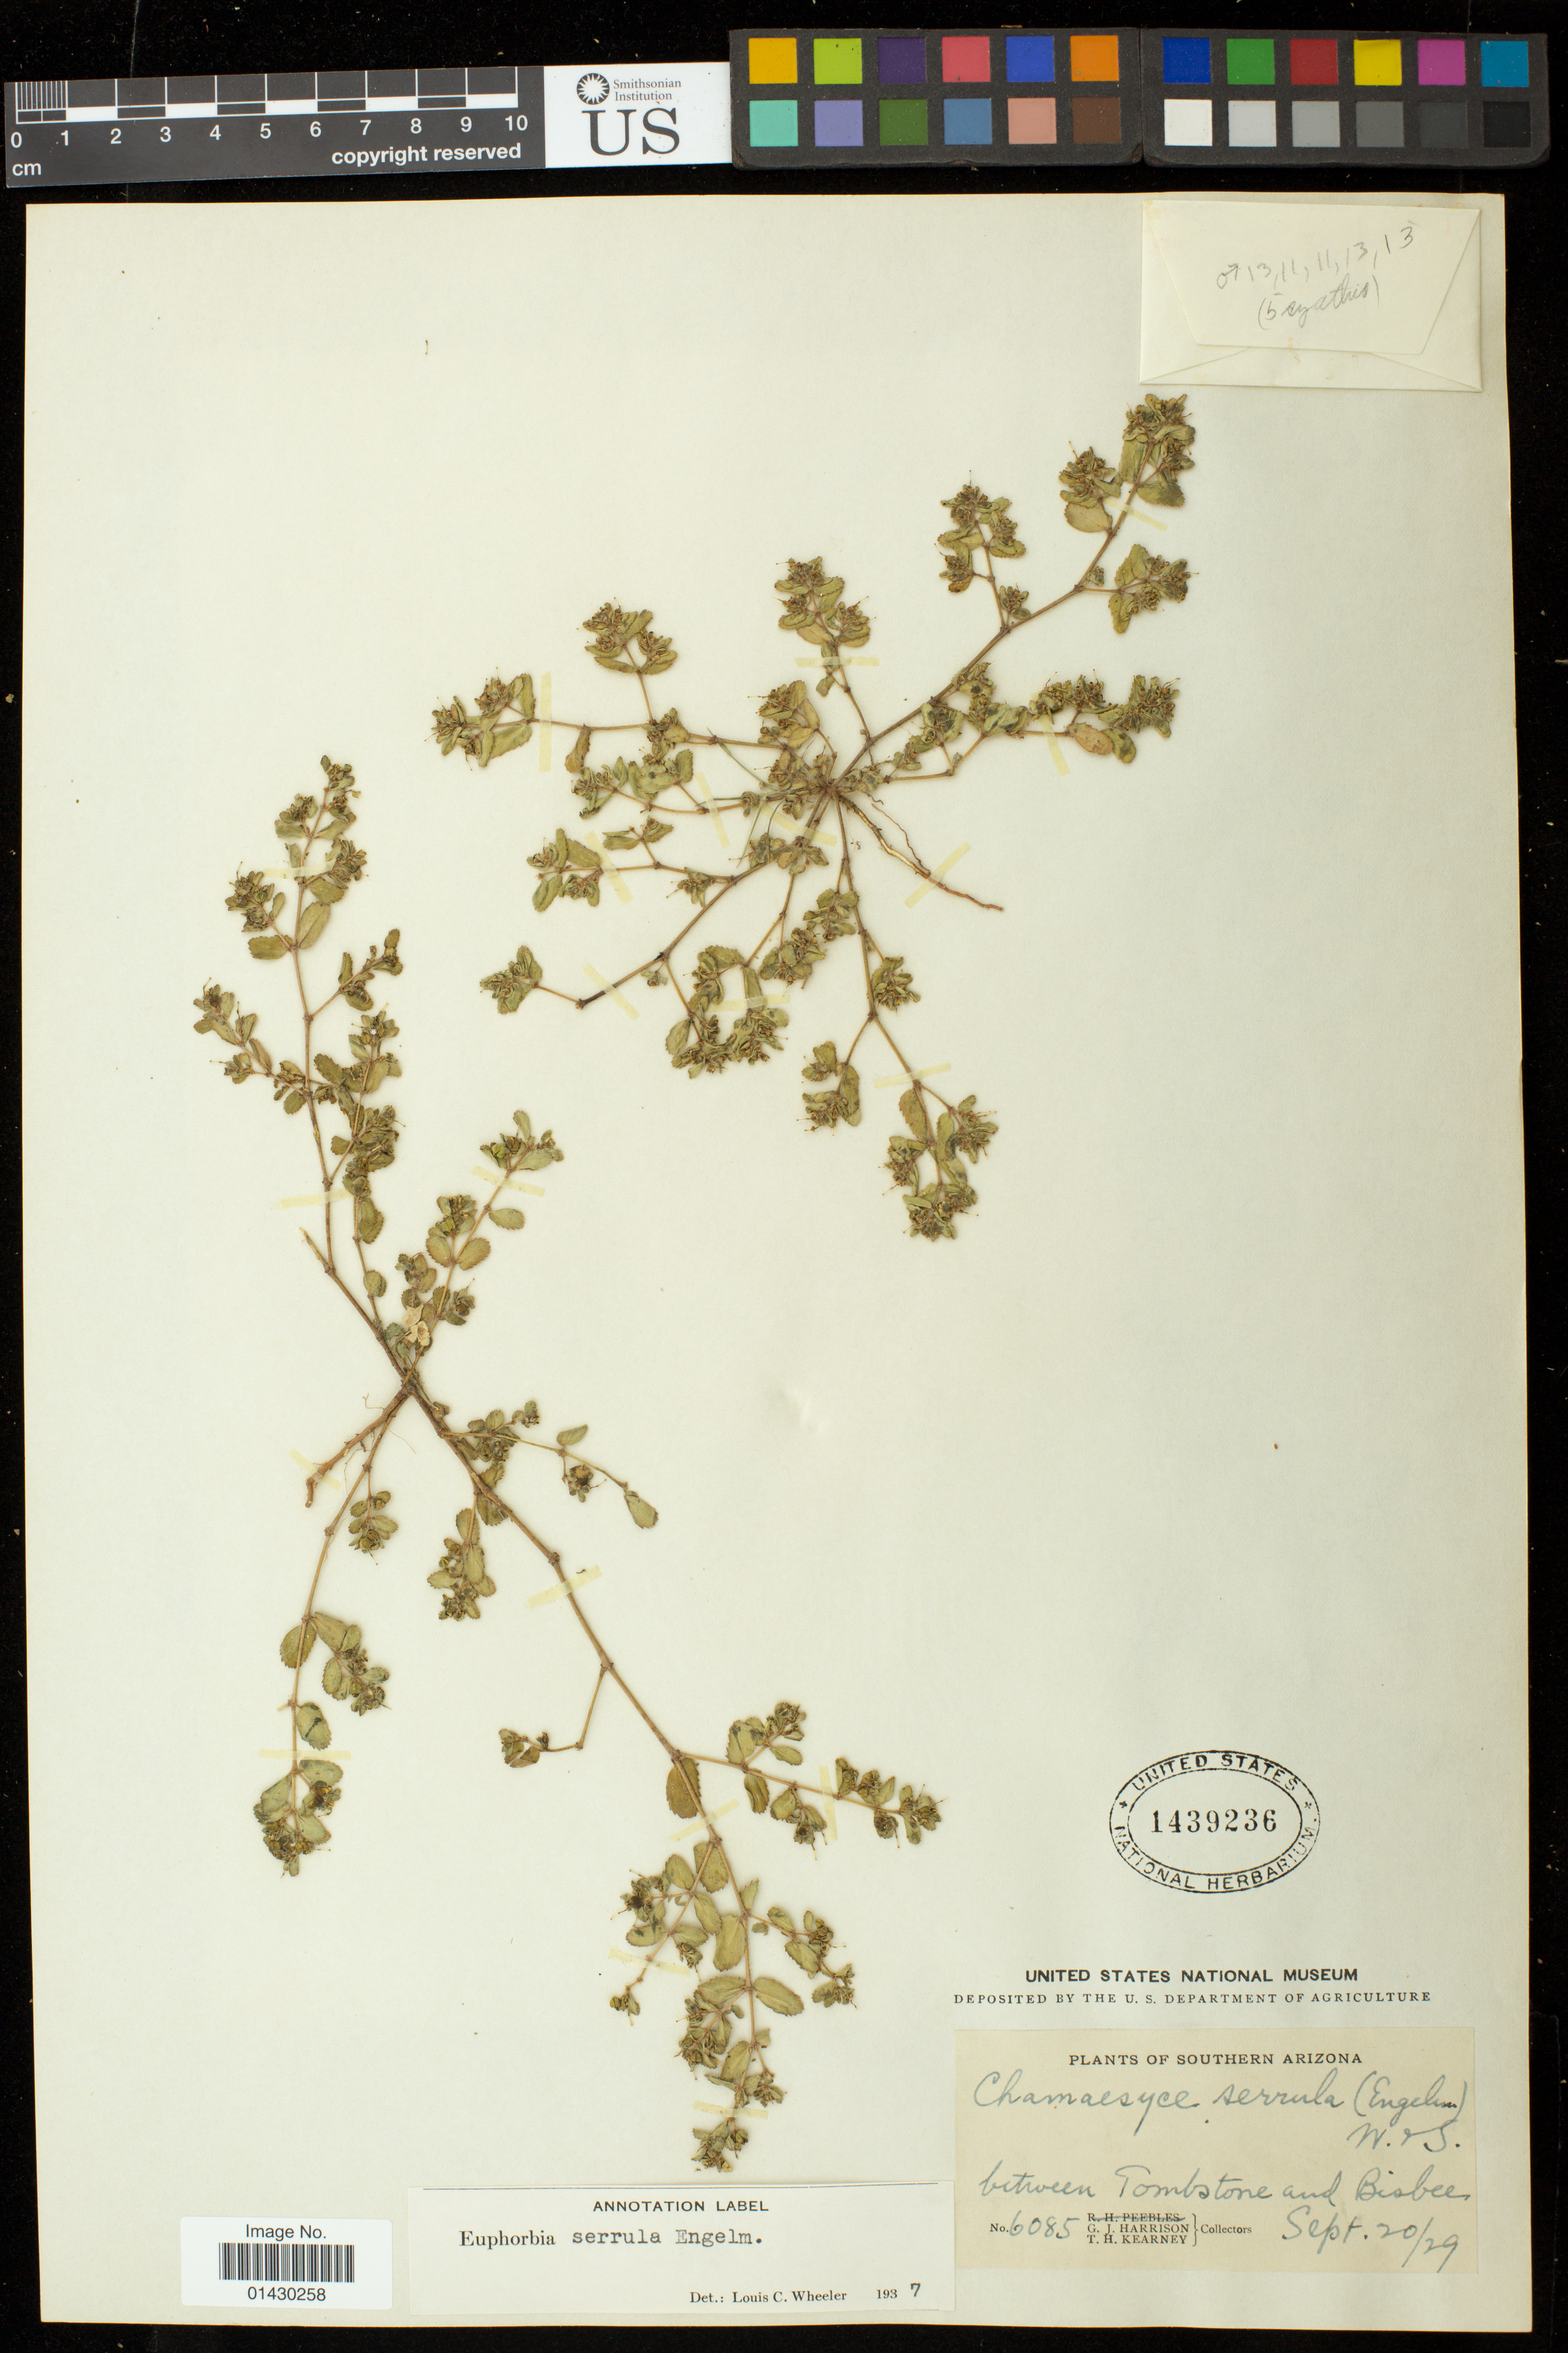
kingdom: Plantae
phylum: Tracheophyta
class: Magnoliopsida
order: Malpighiales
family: Euphorbiaceae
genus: Euphorbia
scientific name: Euphorbia serrula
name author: Engelm. in Emory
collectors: G. J. Harrison & T. H. Kearney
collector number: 6085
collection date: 1929-09-20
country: United States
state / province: Arizona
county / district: Cochise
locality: Between Tombstone and Bisbee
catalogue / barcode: US 1439236